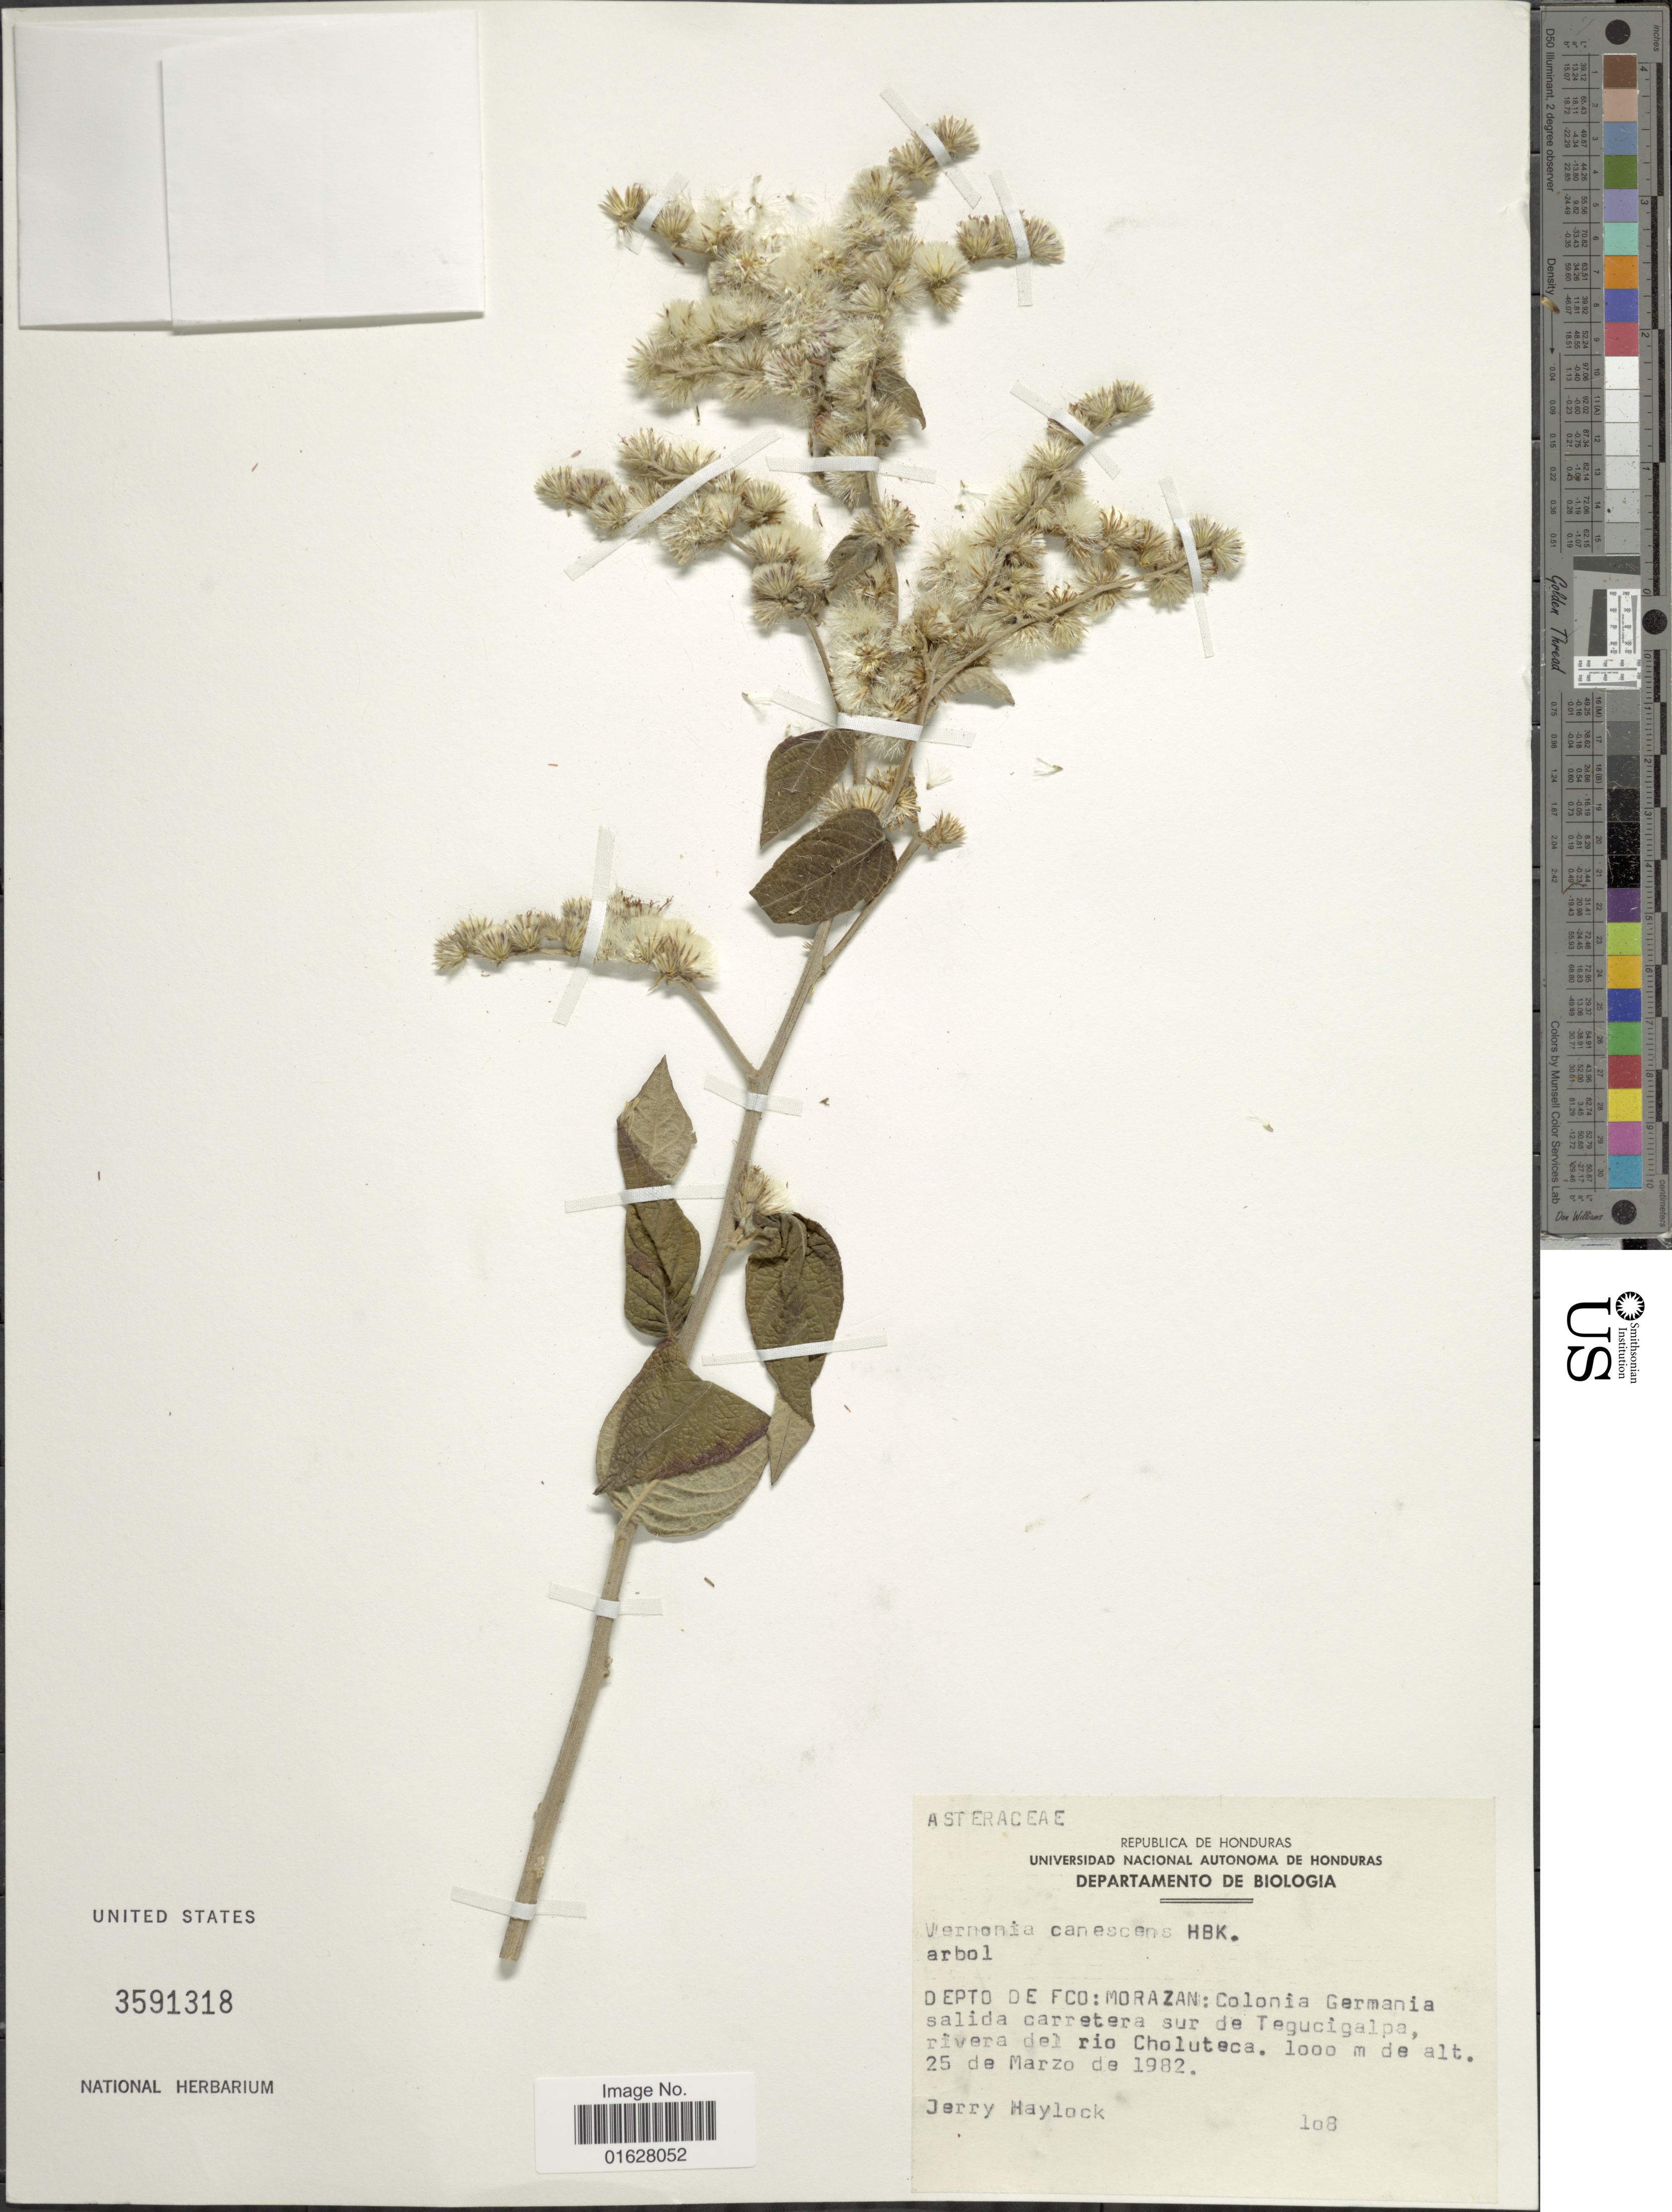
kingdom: Plantae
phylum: Tracheophyta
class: Magnoliopsida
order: Asterales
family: Asteraceae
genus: Lepidaploa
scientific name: Lepidaploa canescens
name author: (Kunth) H. Rob.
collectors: J. Haylock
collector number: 108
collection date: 1982-03-25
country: Honduras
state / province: Fco. Morazán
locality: Honduras. Depto de FCO: Morazan: Colonia Germania salida carretera sur de Tegucigalpa, rivera del rio Choluteca.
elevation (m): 1000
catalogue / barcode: US 3591318